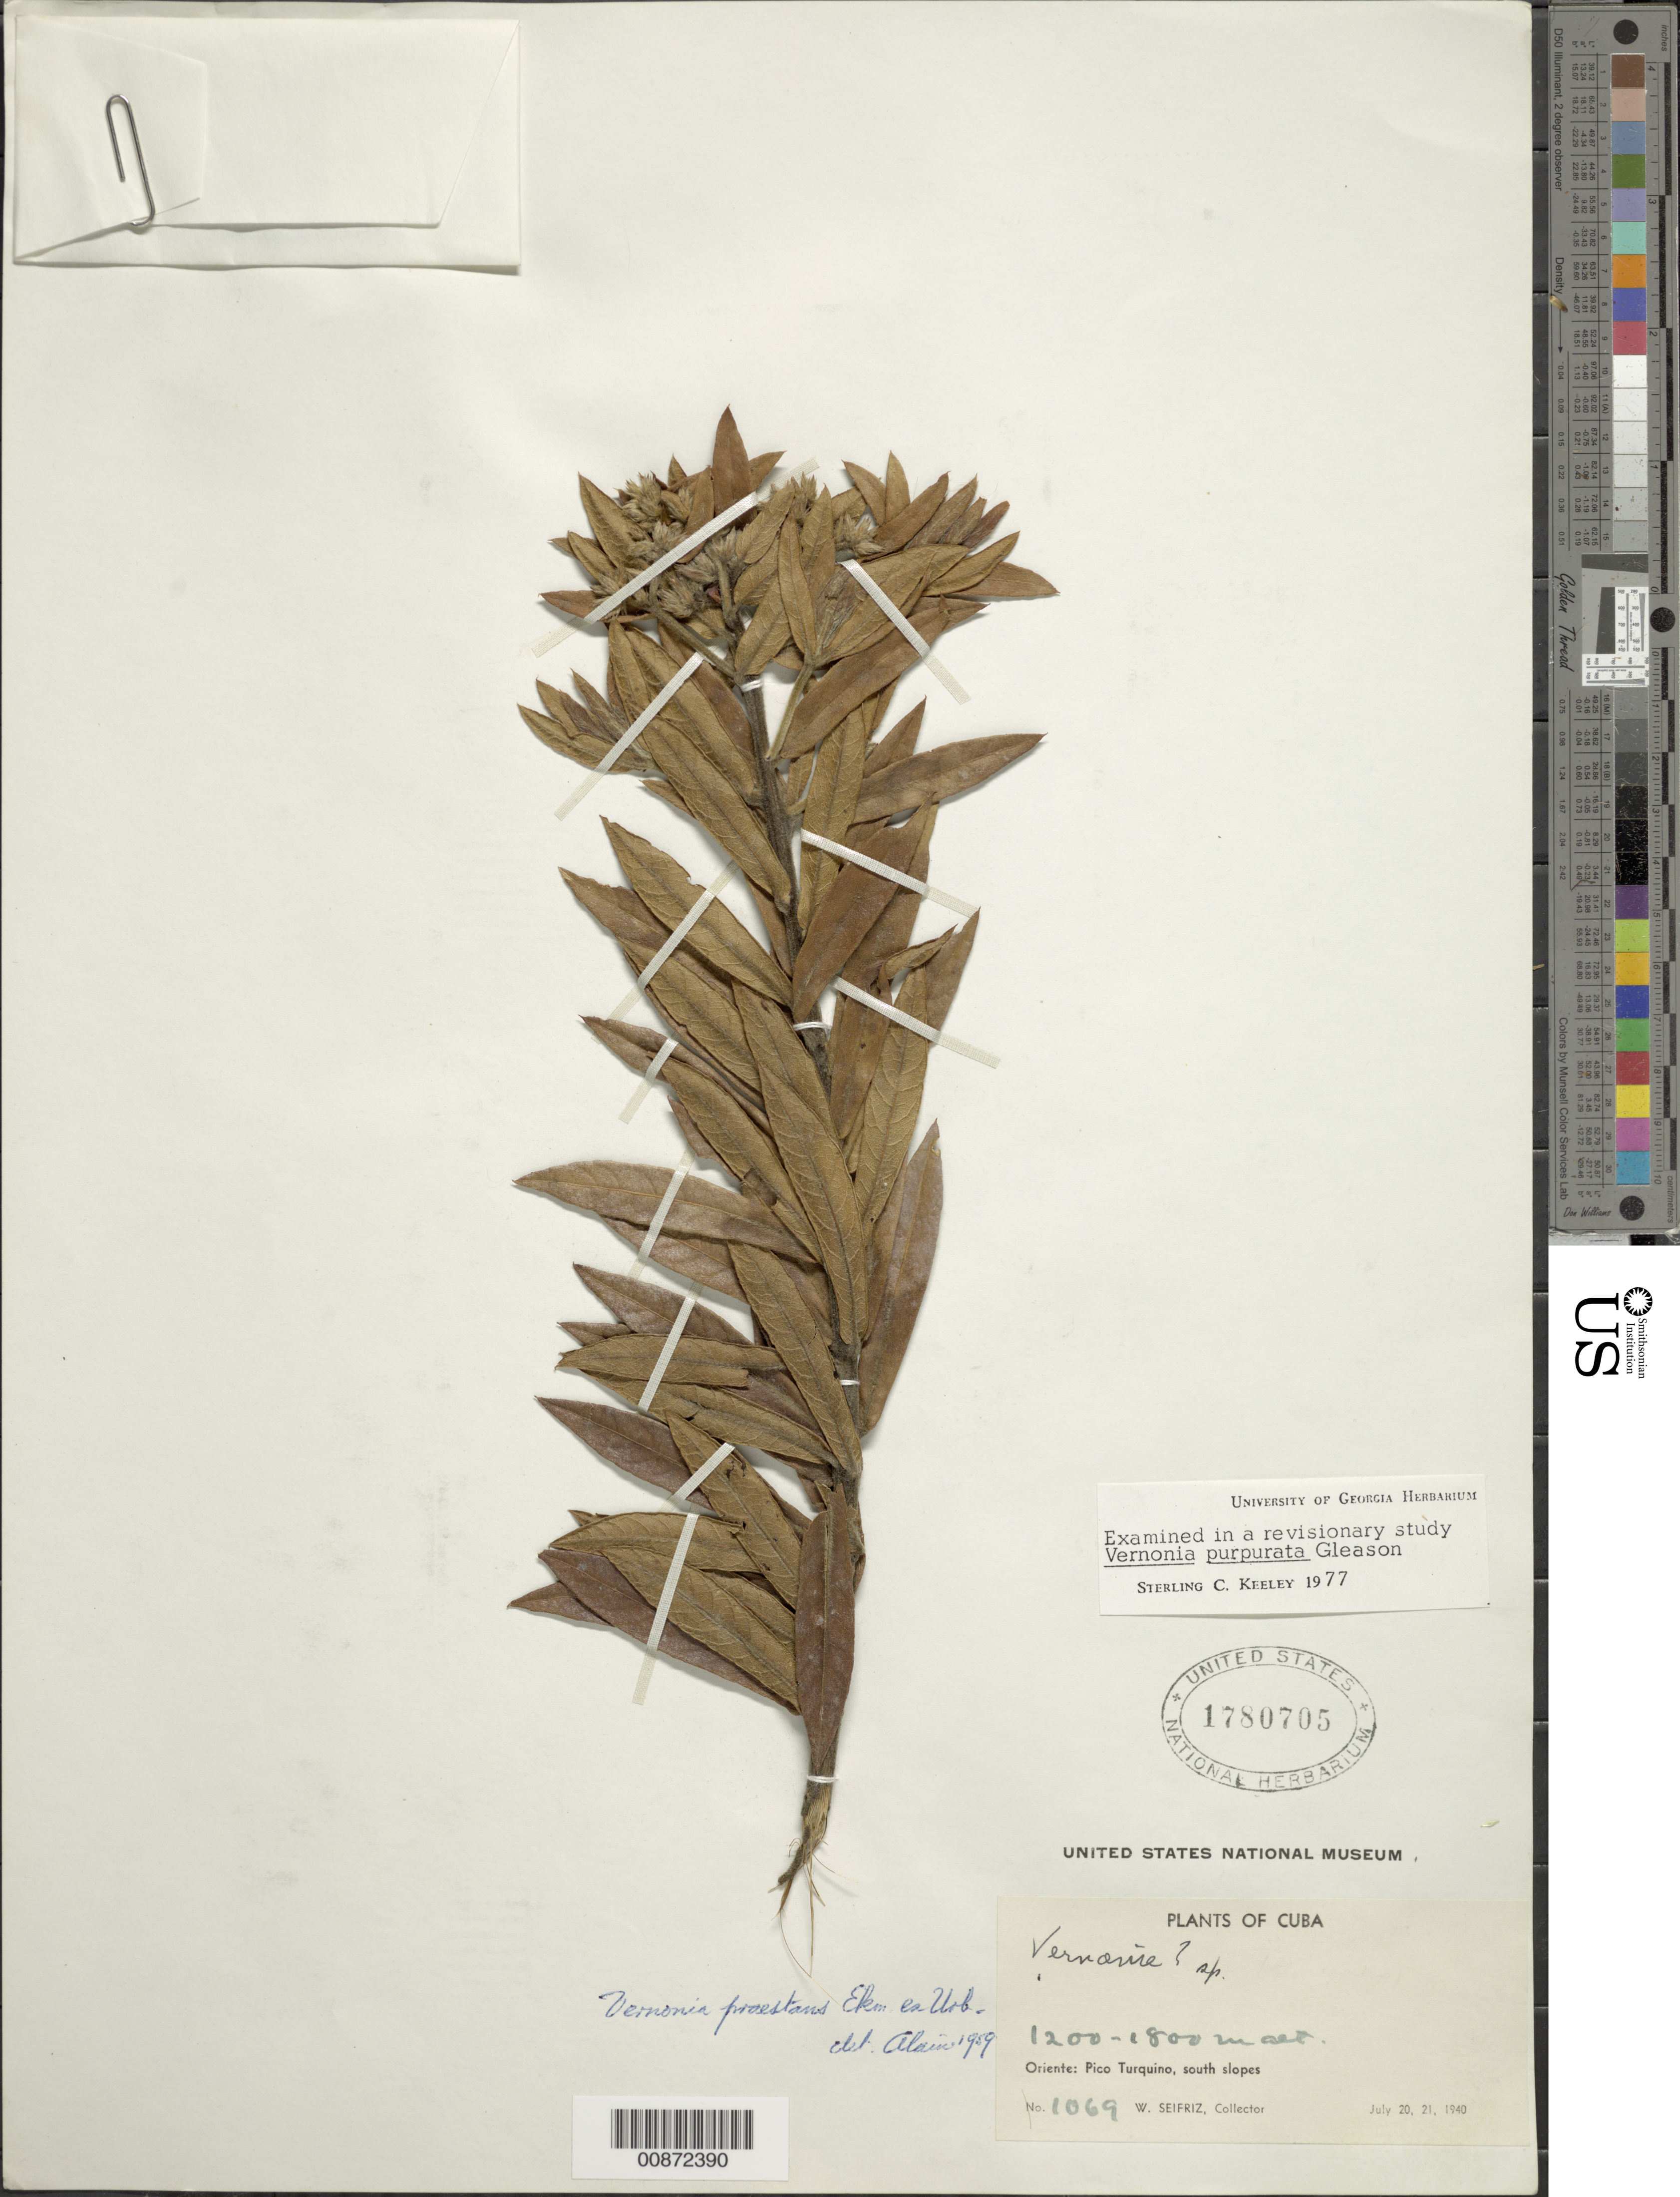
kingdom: Plantae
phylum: Tracheophyta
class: Magnoliopsida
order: Asterales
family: Asteraceae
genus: Lepidaploa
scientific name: Lepidaploa purpurata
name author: (Gleason) H. Rob.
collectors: W. Siefriz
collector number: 1069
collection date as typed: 20 Jul 1940 to 21 Jul 1940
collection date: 1940-07-20/1940-07-21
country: Cuba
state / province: Oriente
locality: Pico Turquino, south slopes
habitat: Montane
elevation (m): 1200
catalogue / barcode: US 1780705